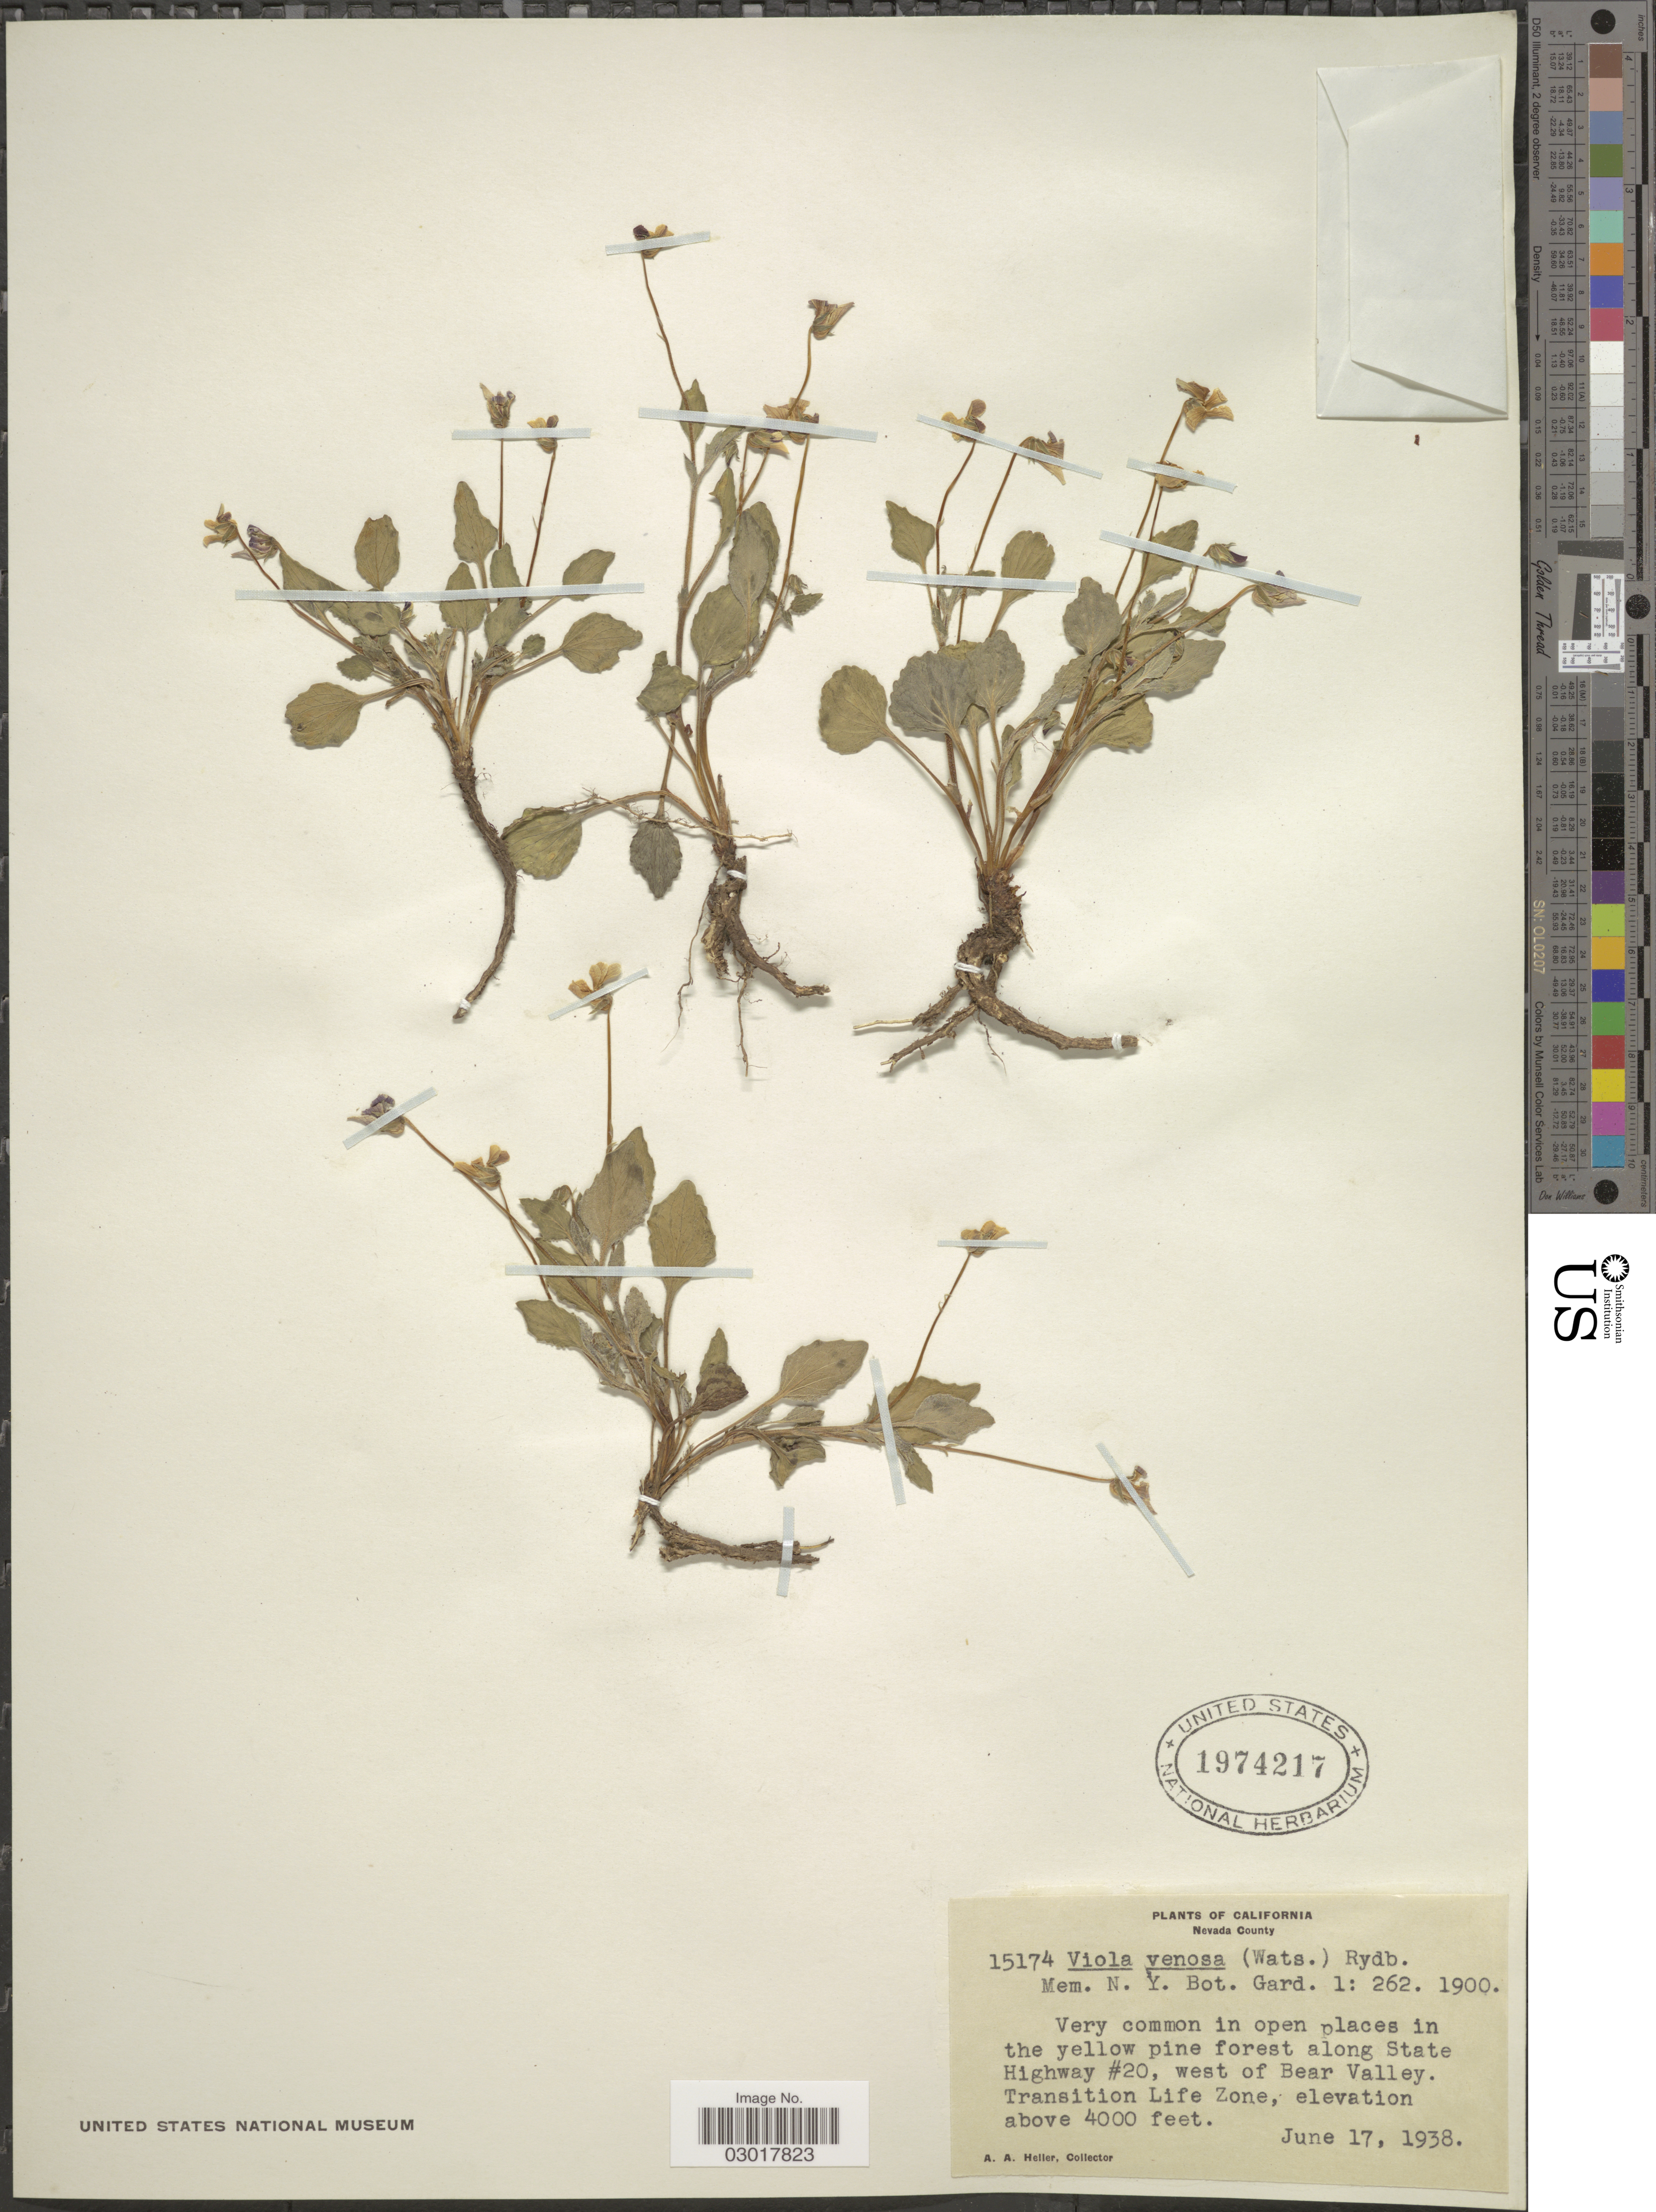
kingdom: Plantae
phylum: Tracheophyta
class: Magnoliopsida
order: Malpighiales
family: Violaceae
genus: Viola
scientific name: Viola venosa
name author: (S. Watson) Rydb.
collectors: A. A. Heller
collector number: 15174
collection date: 1938-06-17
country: United States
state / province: California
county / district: Nevada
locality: Nevada County. Very common in open places in the yellow pine forest along State Highway #20, west of Bear Valley. Transition Life Zone.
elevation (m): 1219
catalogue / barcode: US 1974217